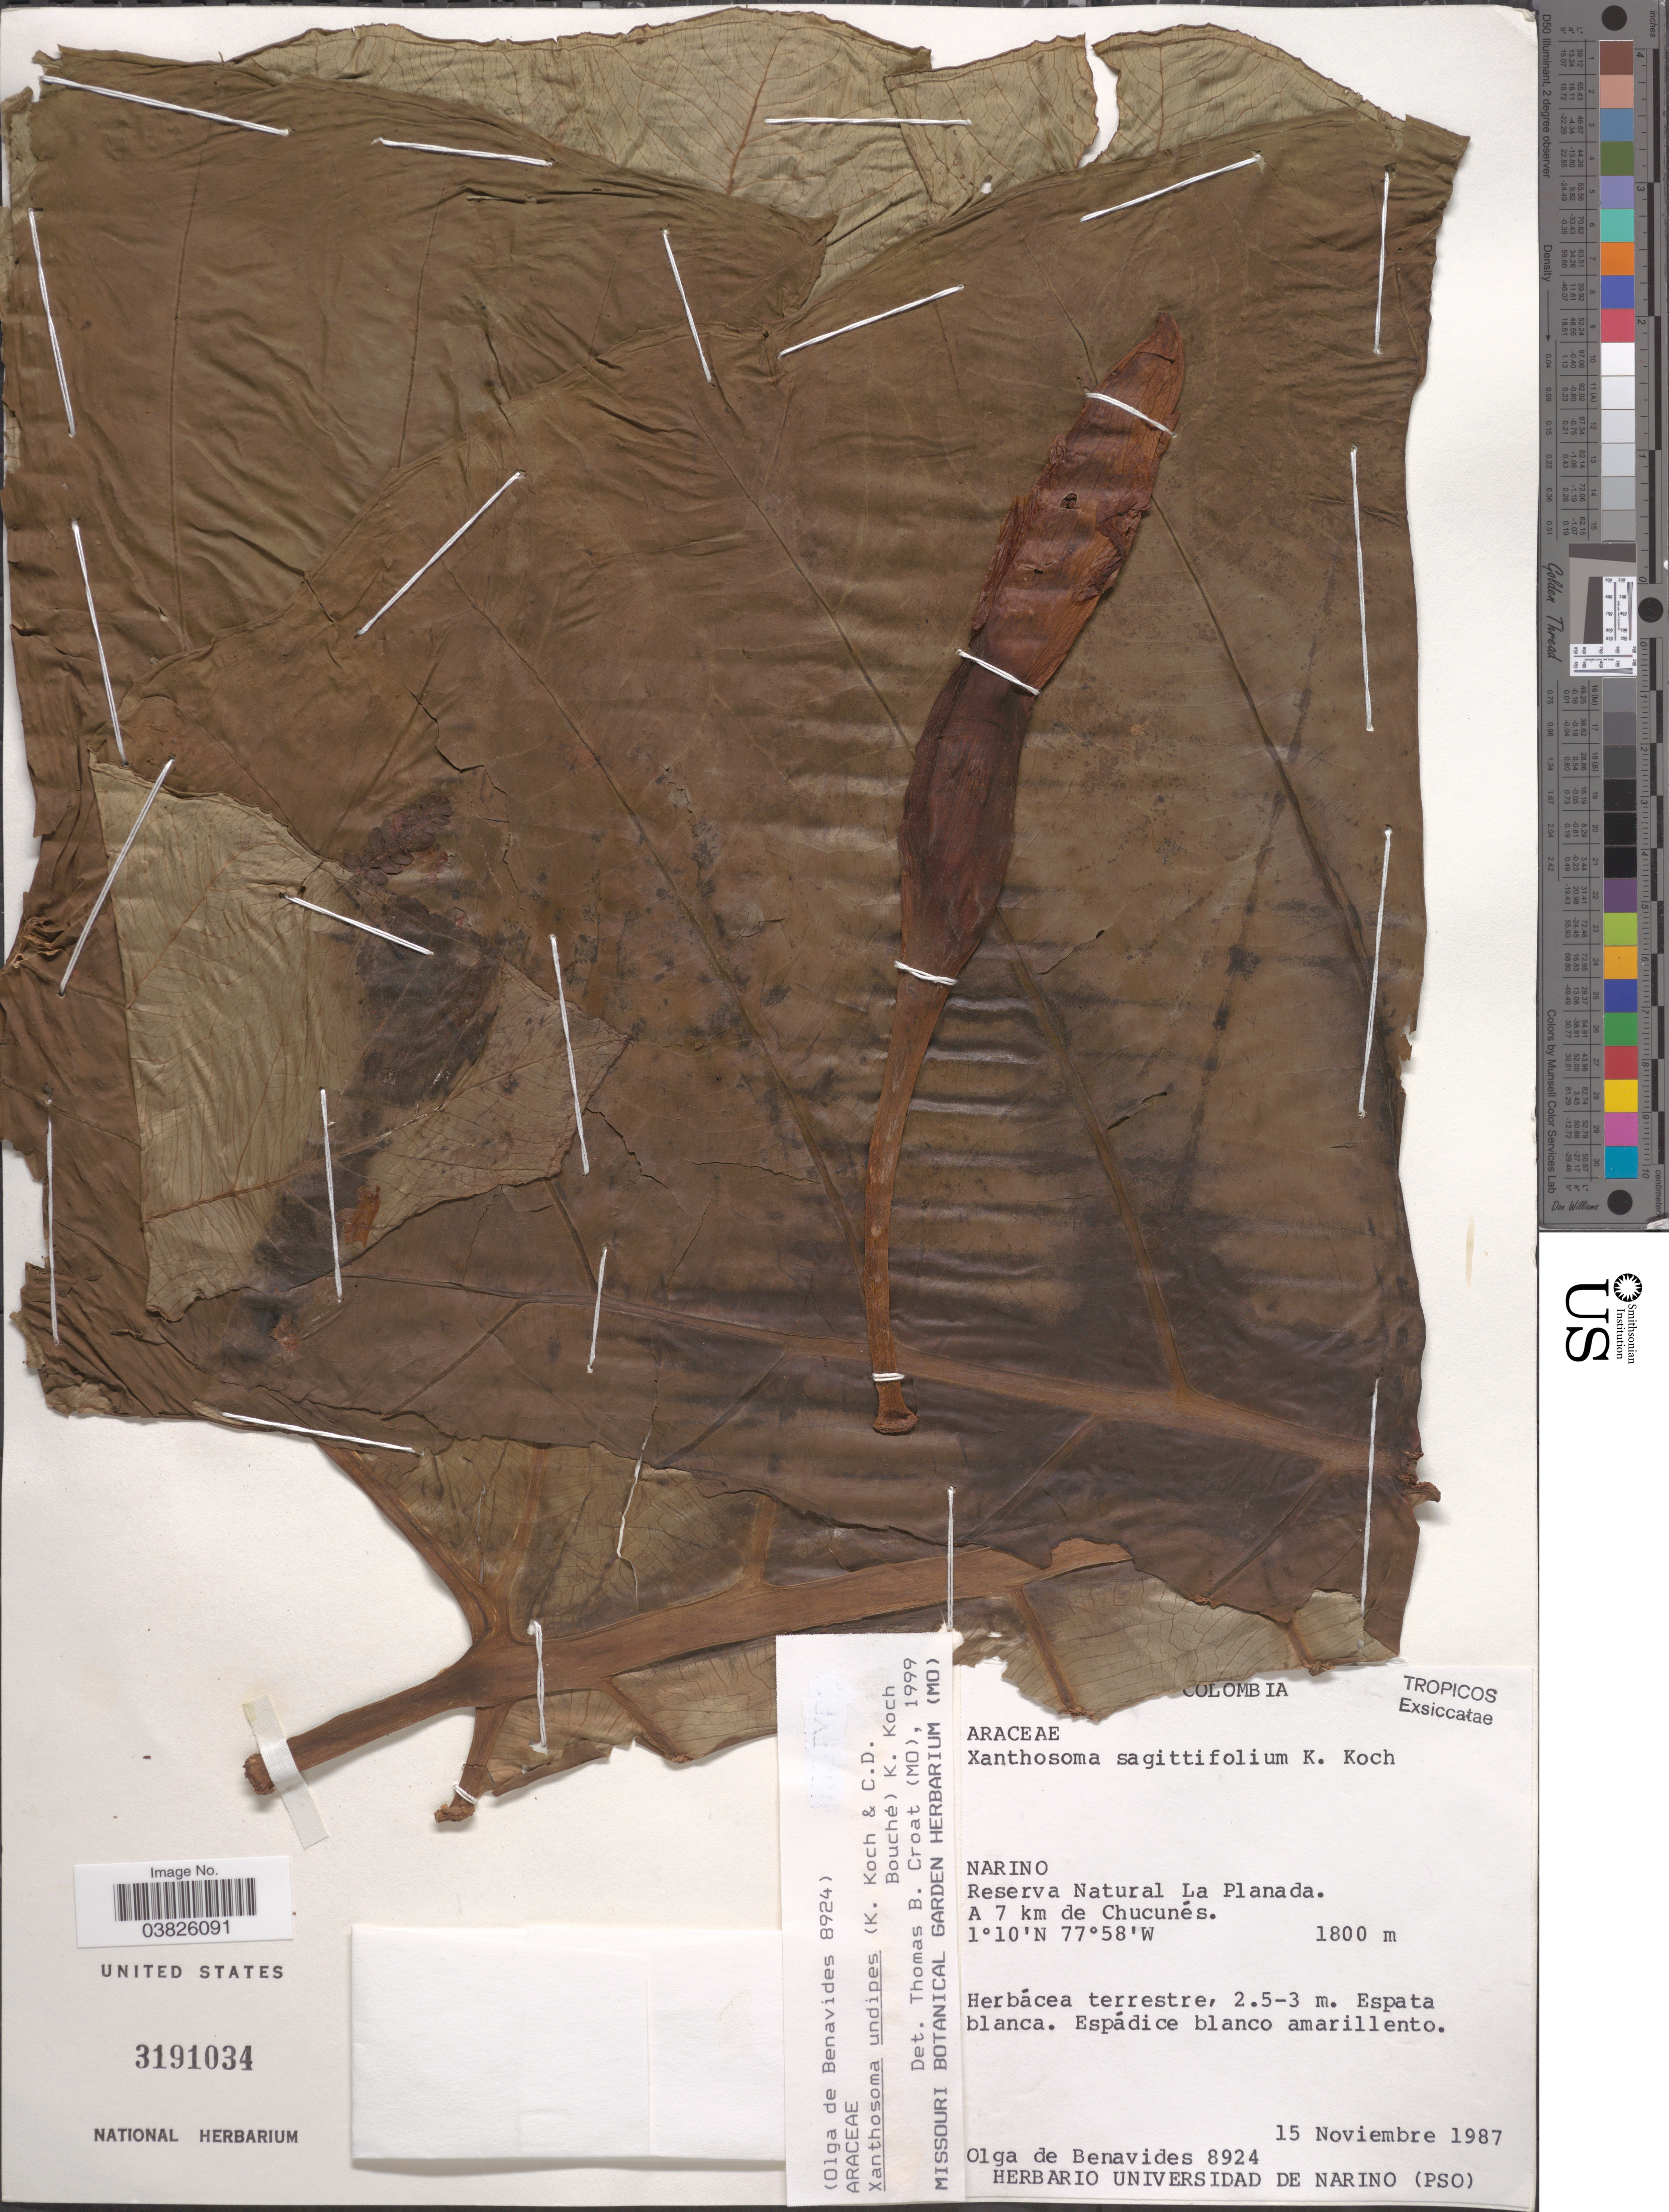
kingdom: Plantae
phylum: Tracheophyta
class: Liliopsida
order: Alismatales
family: Araceae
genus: Xanthosoma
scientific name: Xanthosoma undipes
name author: (K. Koch & C.D. Bouché) K. Koch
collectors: Olga S. de Benavides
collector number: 8924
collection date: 1987-11-15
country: Colombia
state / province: Nariño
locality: Reserva Natural La Planada. A 7 km de Chucunés.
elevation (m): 1800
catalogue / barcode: US 3191034